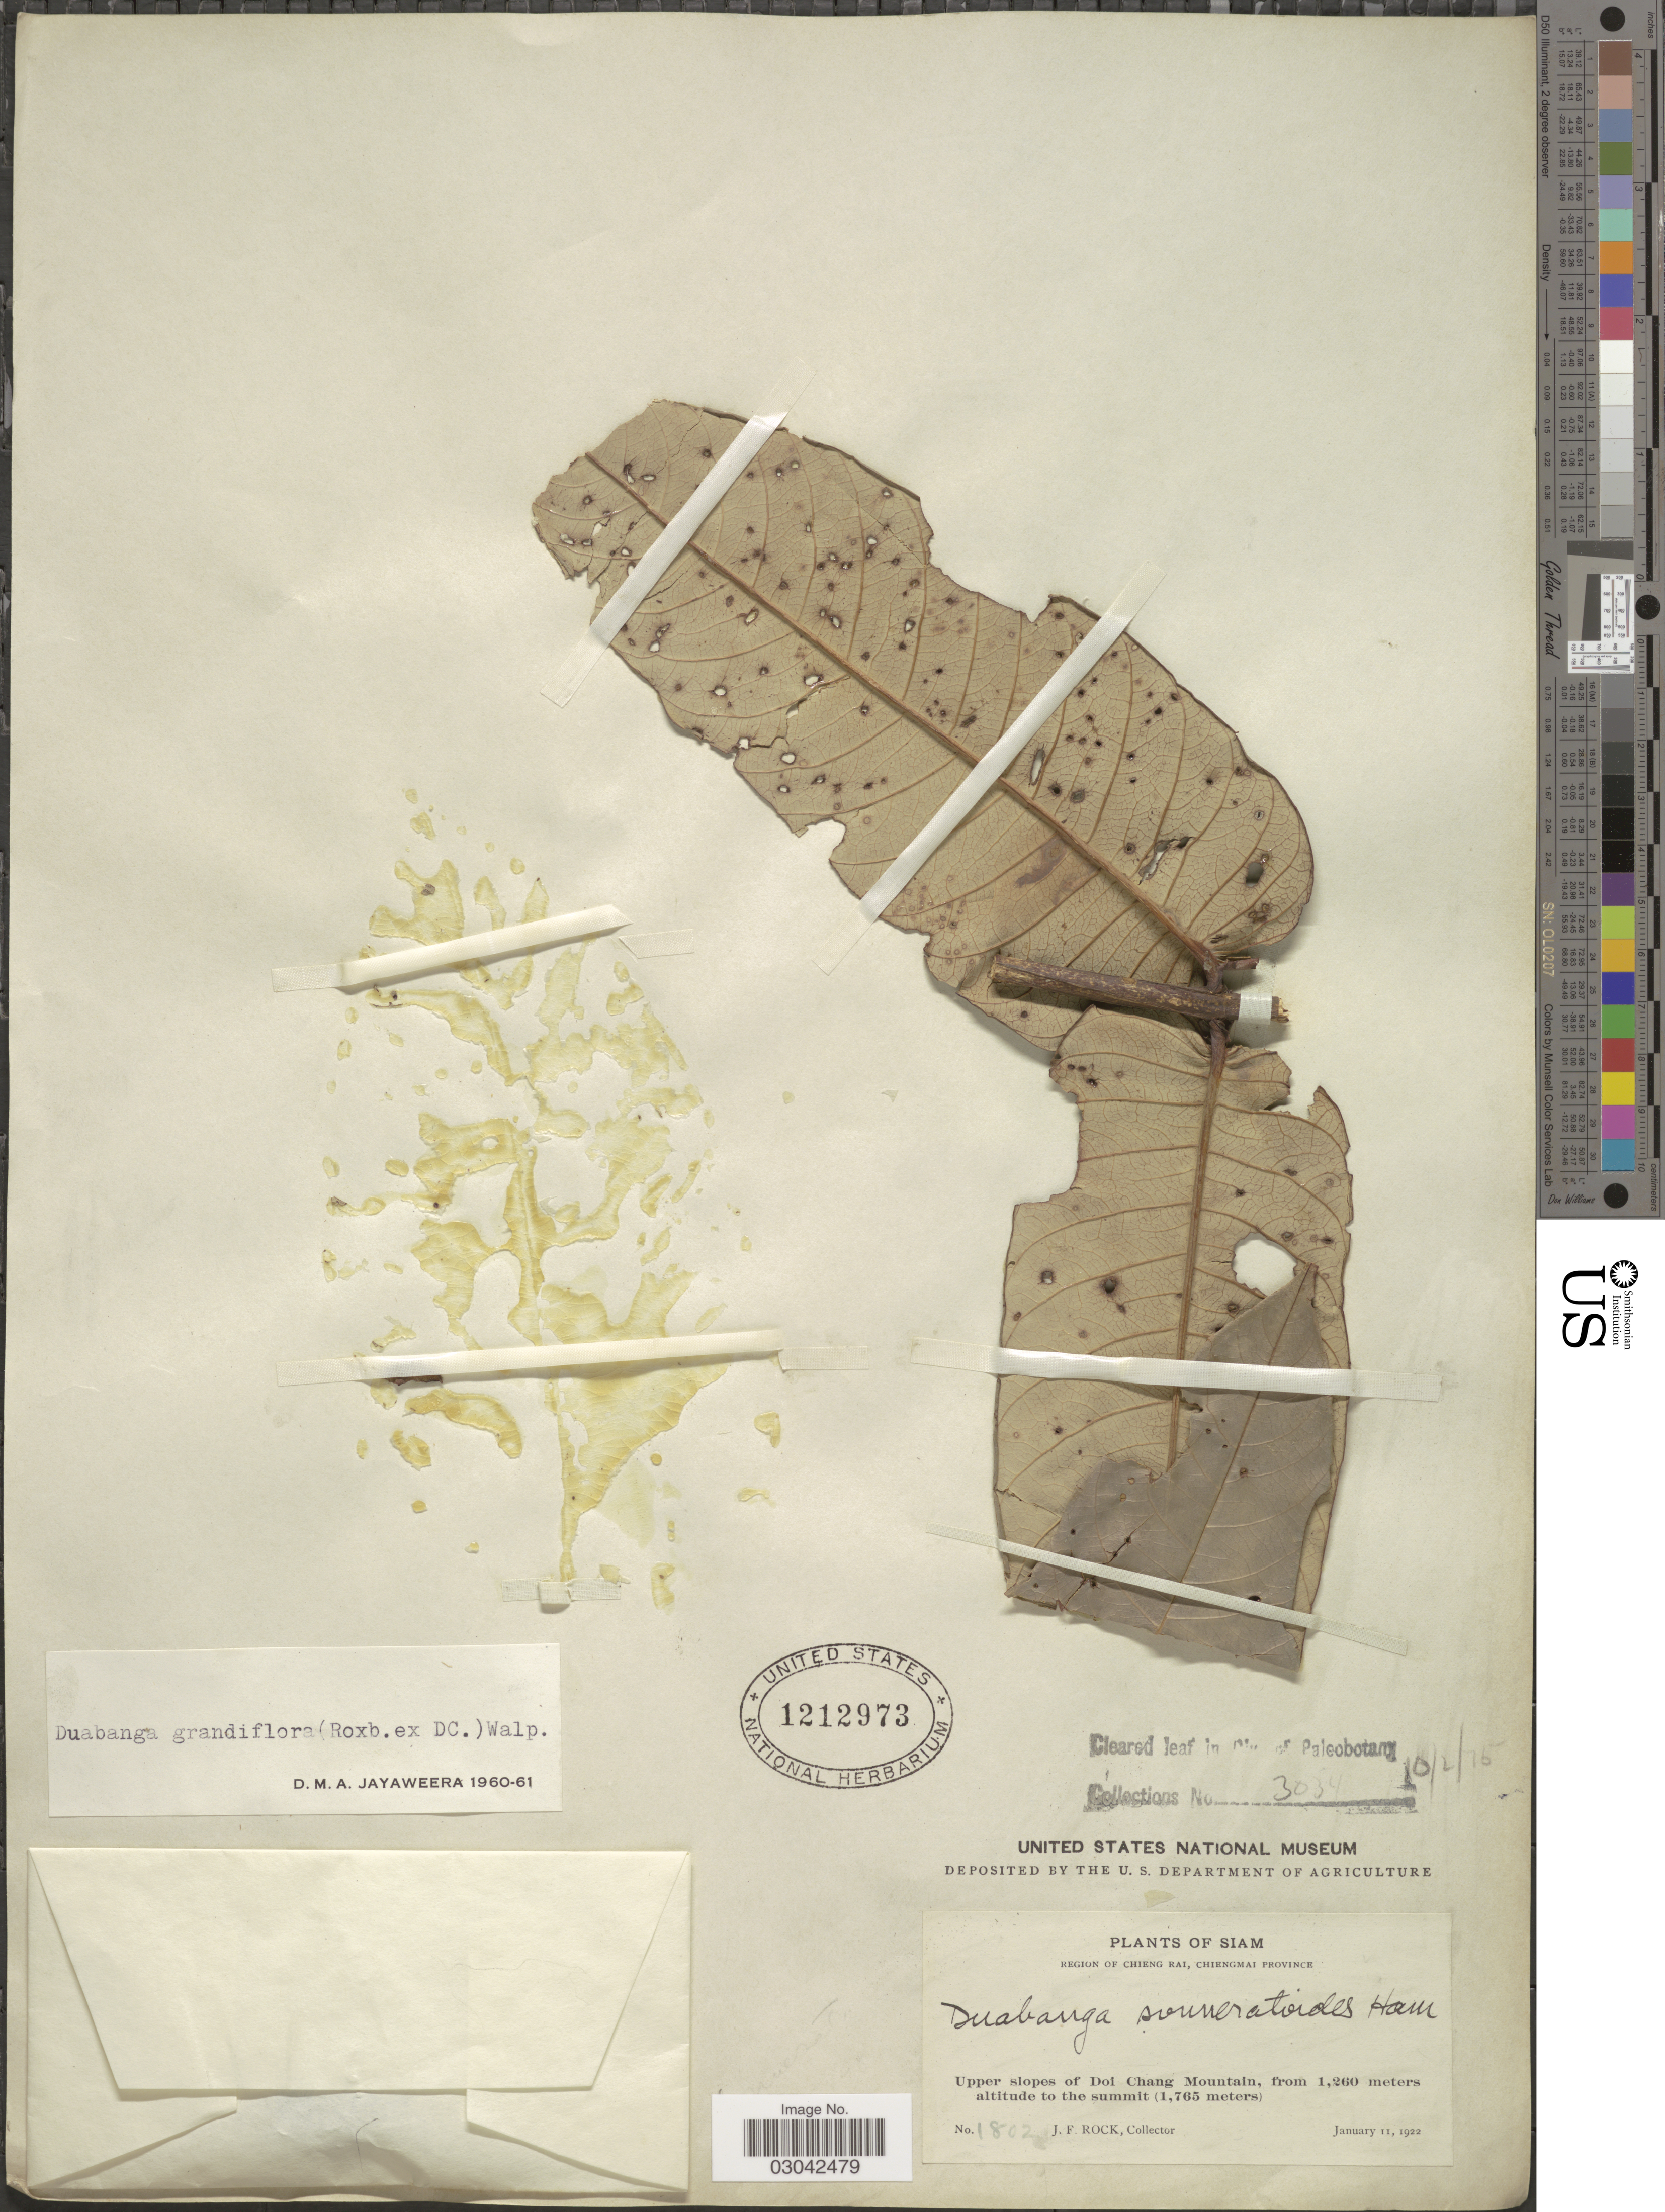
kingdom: Plantae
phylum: Tracheophyta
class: Magnoliopsida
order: Myrtales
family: Lythraceae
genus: Duabanga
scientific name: Duabanga grandiflora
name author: (Roxb. ex DC.) Walp.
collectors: J. Rock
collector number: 1802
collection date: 1922-01-11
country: Thailand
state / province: Chiang Mai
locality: Siam. Region of Chieng Rai, Chiengmai Province. Upper slopes of Doi Chang Mountain.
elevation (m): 1260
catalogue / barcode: US 1212973